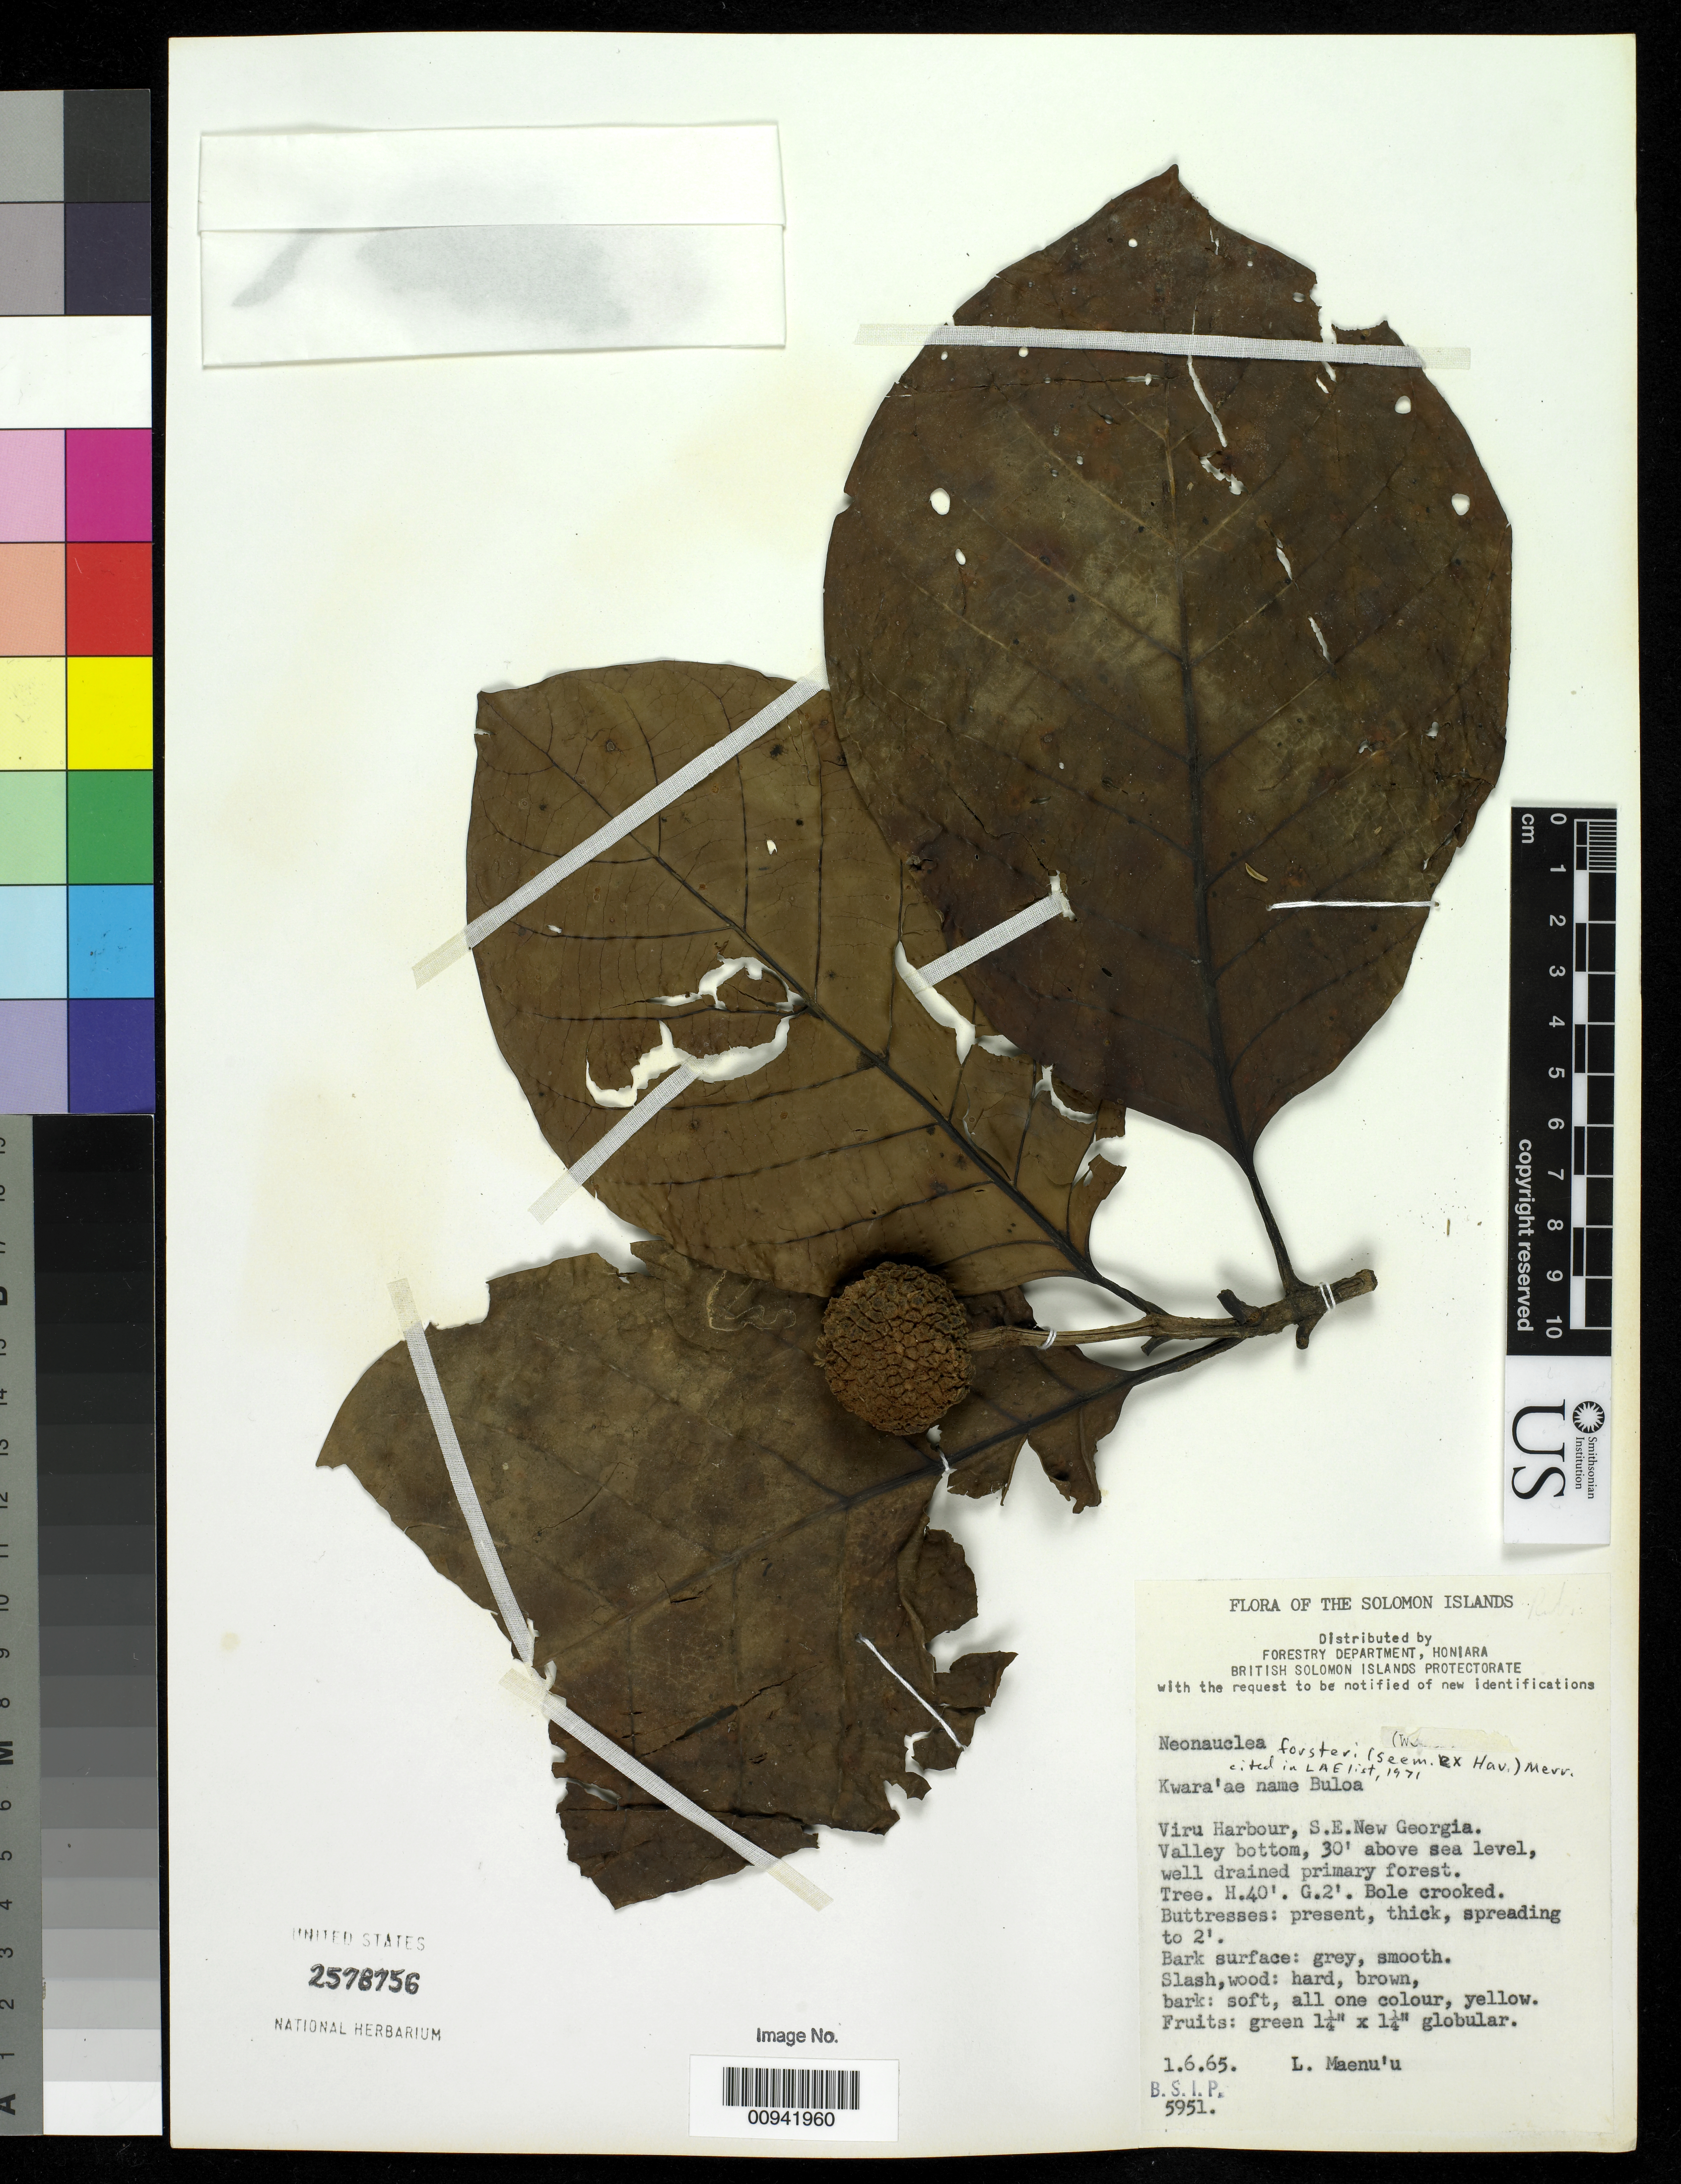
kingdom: Plantae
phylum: Tracheophyta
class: Magnoliopsida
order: Gentianales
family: Rubiaceae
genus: Neonauclea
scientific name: Neonauclea forsteri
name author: (Seem.) Merr.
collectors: L. Maenu'u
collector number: BSIP 5951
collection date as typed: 06 Jan 1965 or 01 Jun 1965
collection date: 1965-01-06 or 1965-06-01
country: Solomon Islands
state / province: Western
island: New Georgia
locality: Viru Harbor.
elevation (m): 9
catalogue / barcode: US 2578756